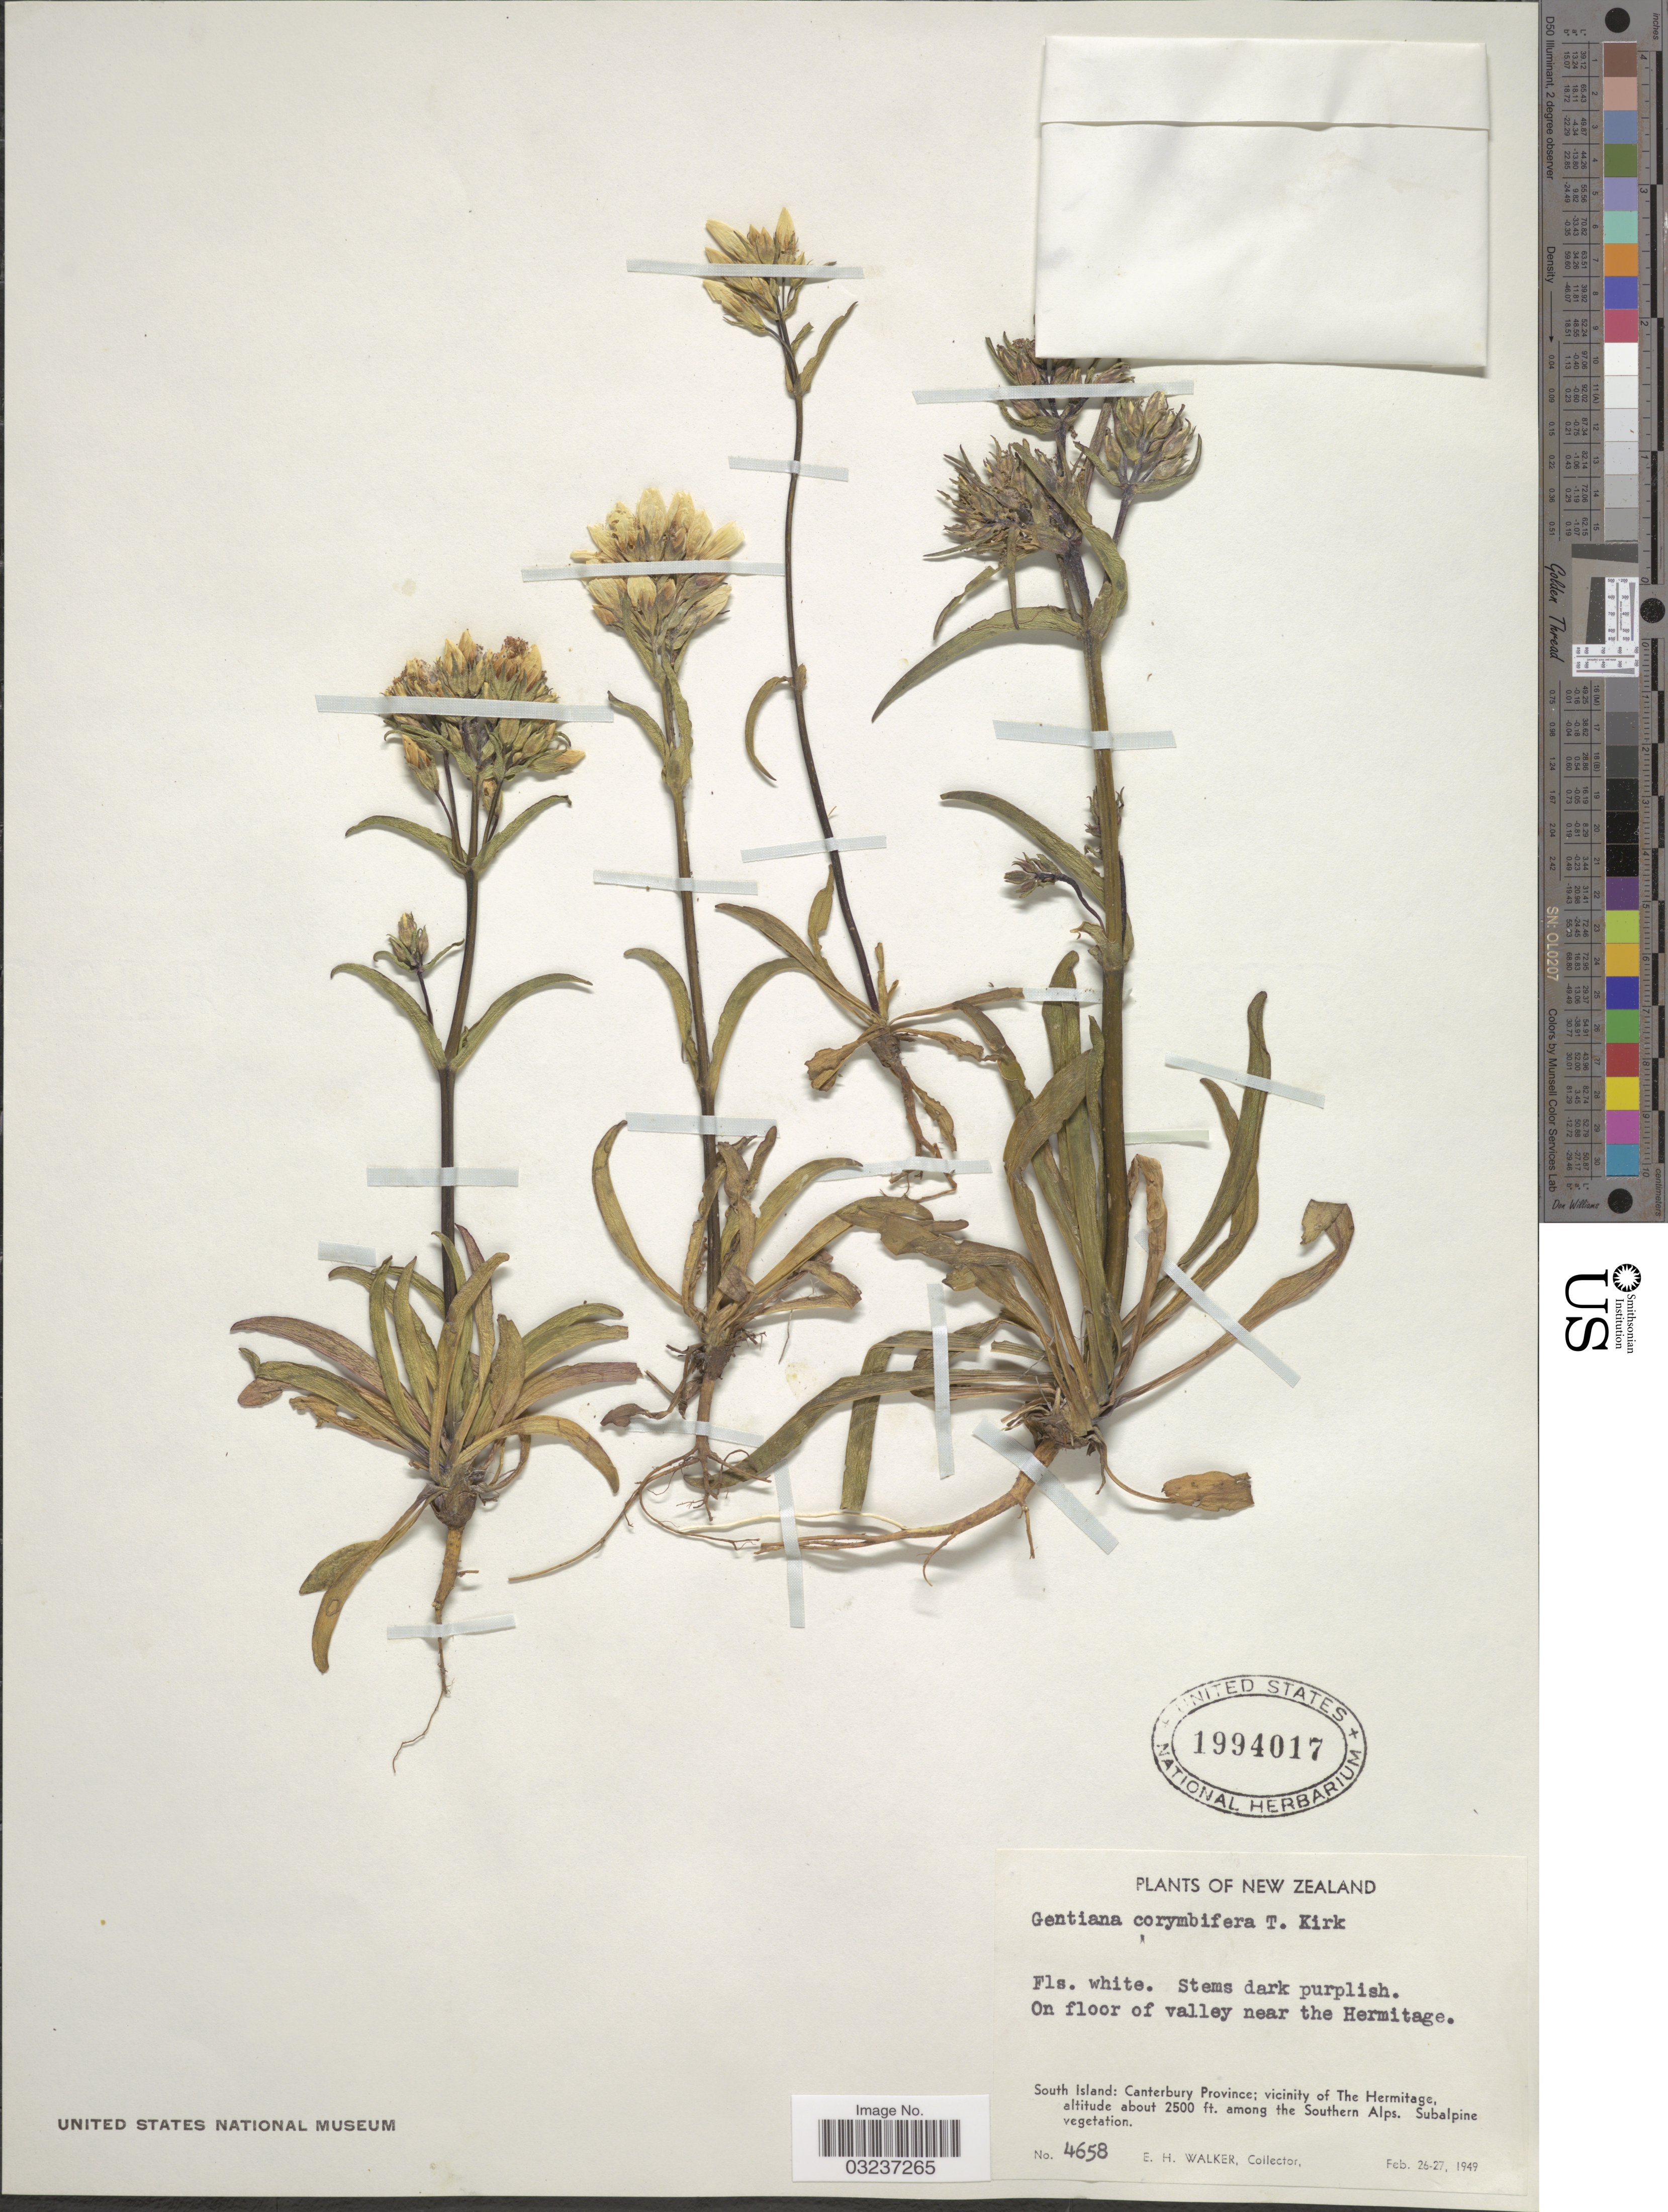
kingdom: Plantae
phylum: Tracheophyta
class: Magnoliopsida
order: Gentianales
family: Gentianaceae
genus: Gentiana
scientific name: Gentiana corymbifera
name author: Kirk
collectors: E. H. Walker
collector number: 4658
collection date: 1949-02-26/1949-02-27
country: New Zealand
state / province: Canterbury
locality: On floor of valley near the Hermitage. South Island: vicinity of The Hermitage, among the Southern Alps.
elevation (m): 762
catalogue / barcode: US 1994017